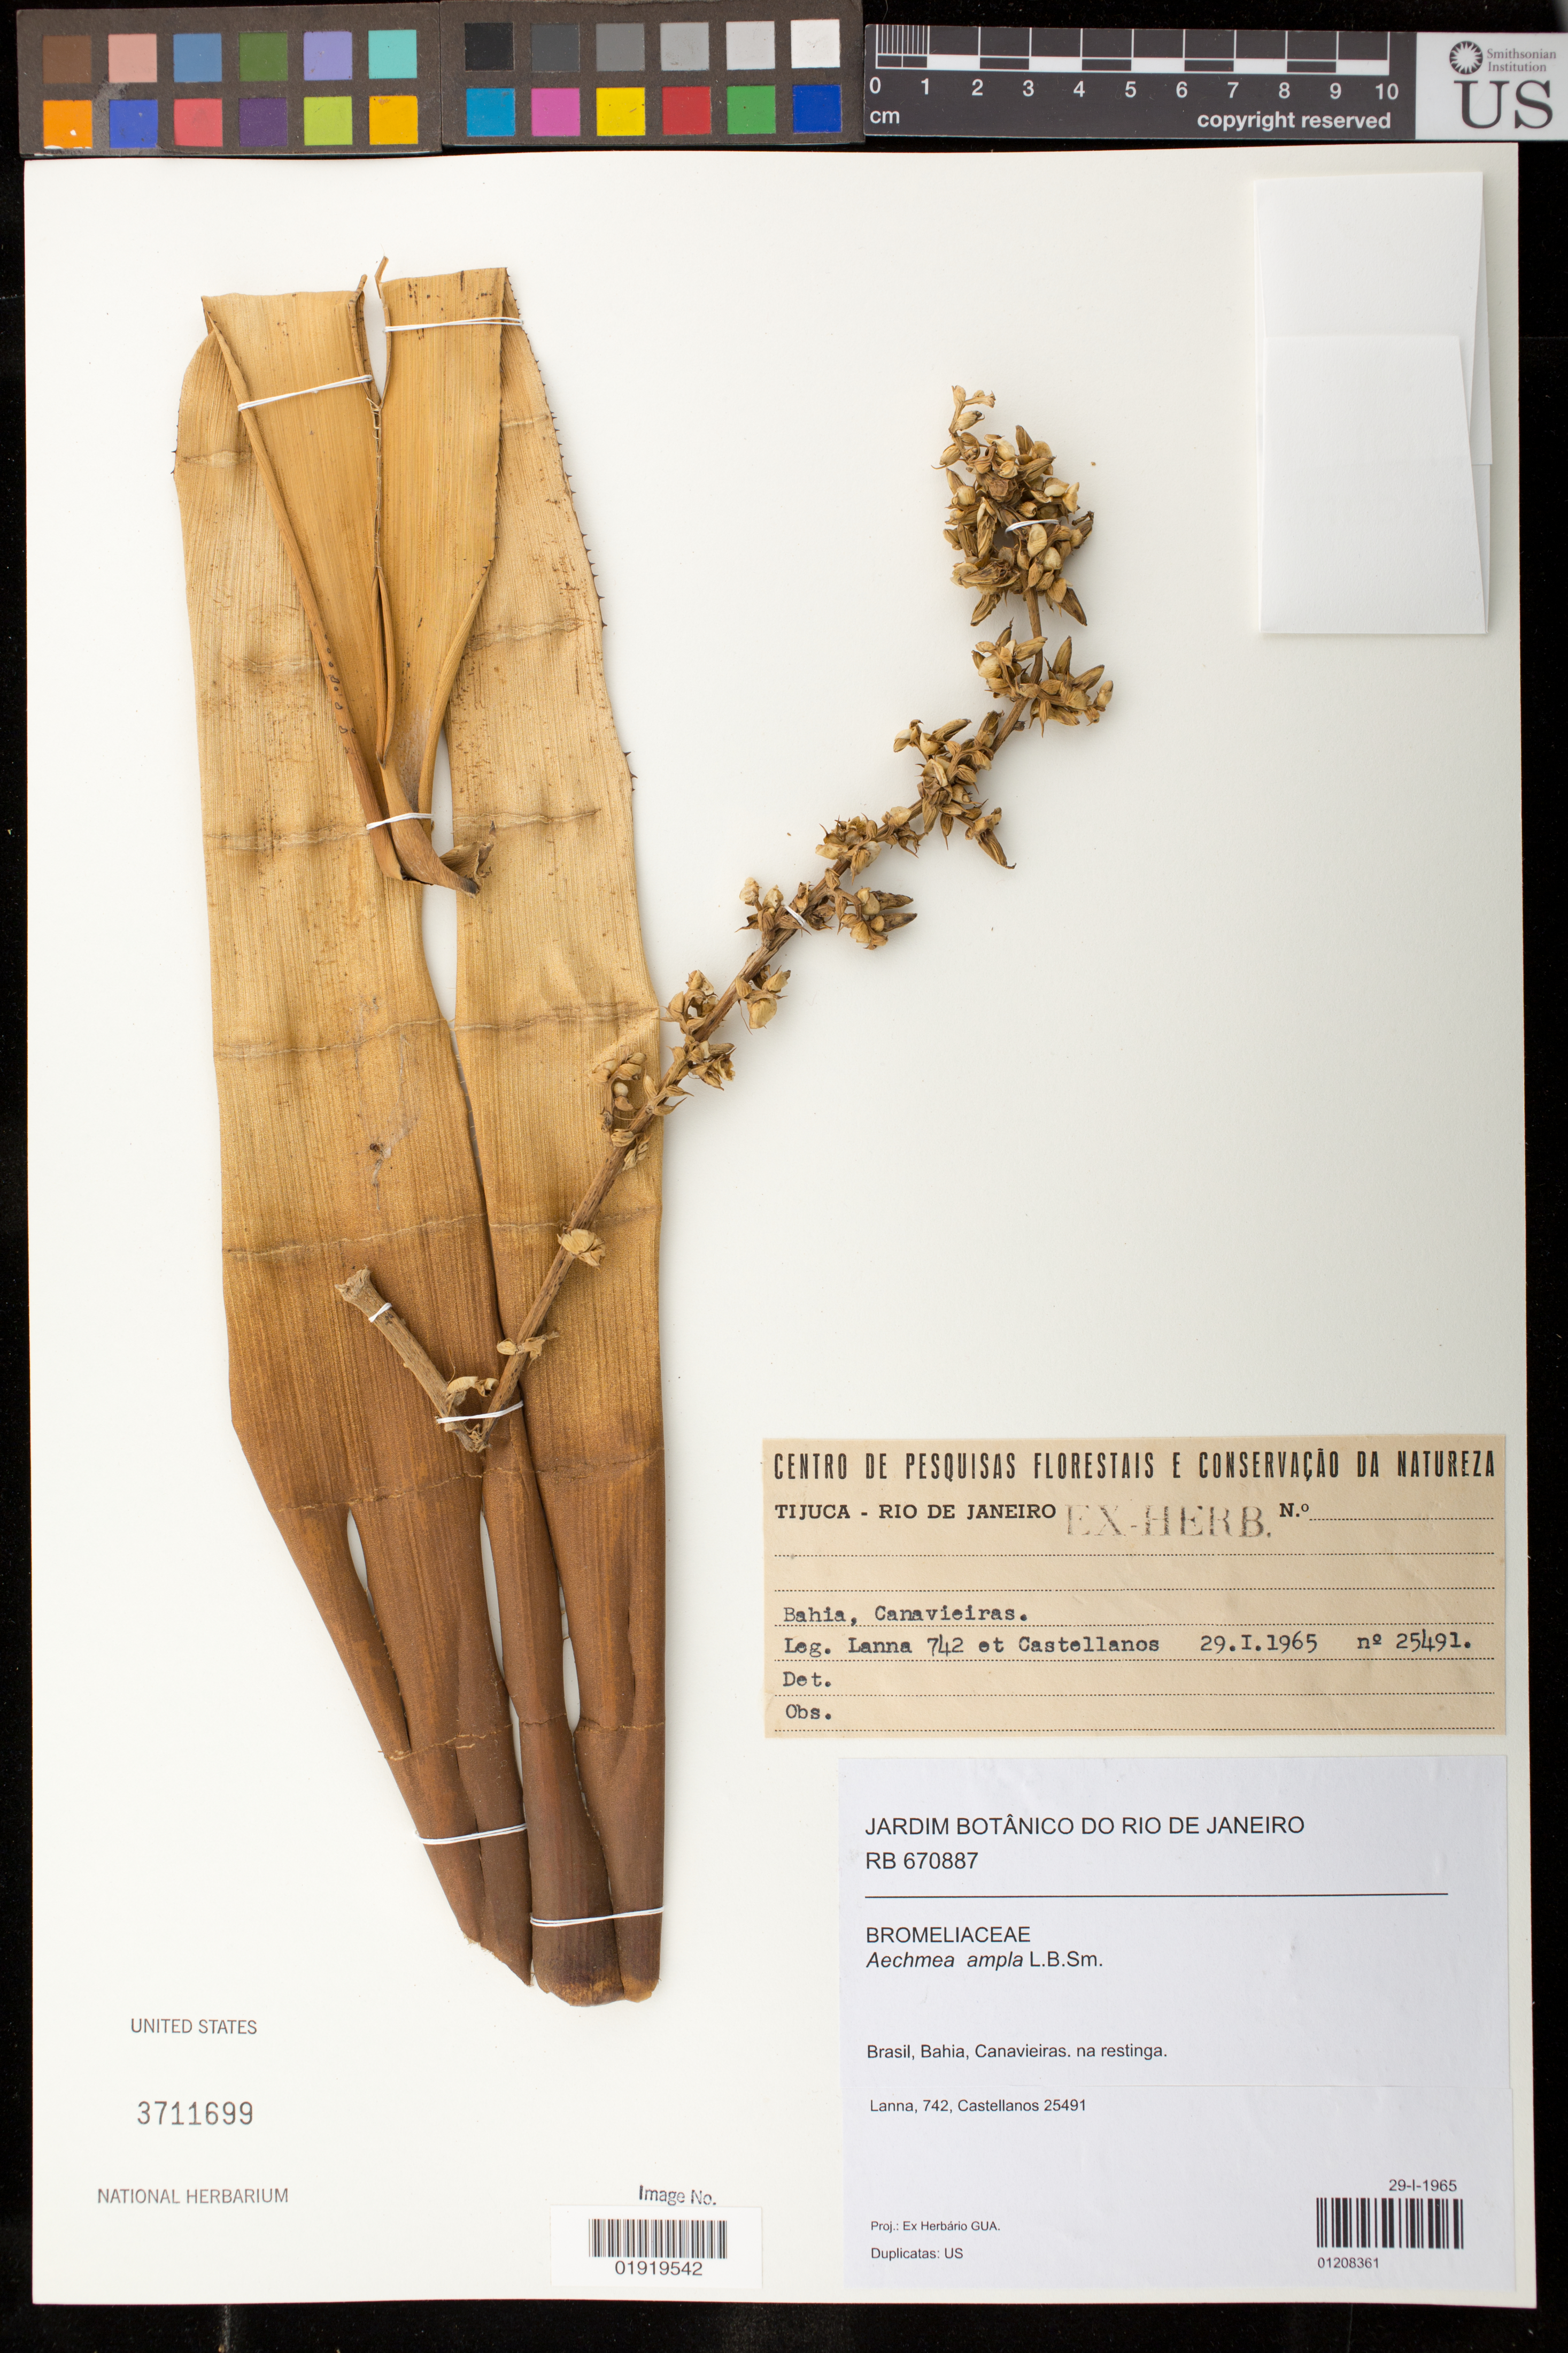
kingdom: Plantae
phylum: Tracheophyta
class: Liliopsida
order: Poales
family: Bromeliaceae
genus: Aechmea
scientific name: Aechmea ampla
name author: L.B. Sm.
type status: Isotype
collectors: -. Lanna & A. Castellanos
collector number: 742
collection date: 1965-01-29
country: Brazil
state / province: Bahia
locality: Canavieiras.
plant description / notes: On specimen and in protologue, "Lanna 742 & Castellanos 25491".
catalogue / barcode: US 3711699